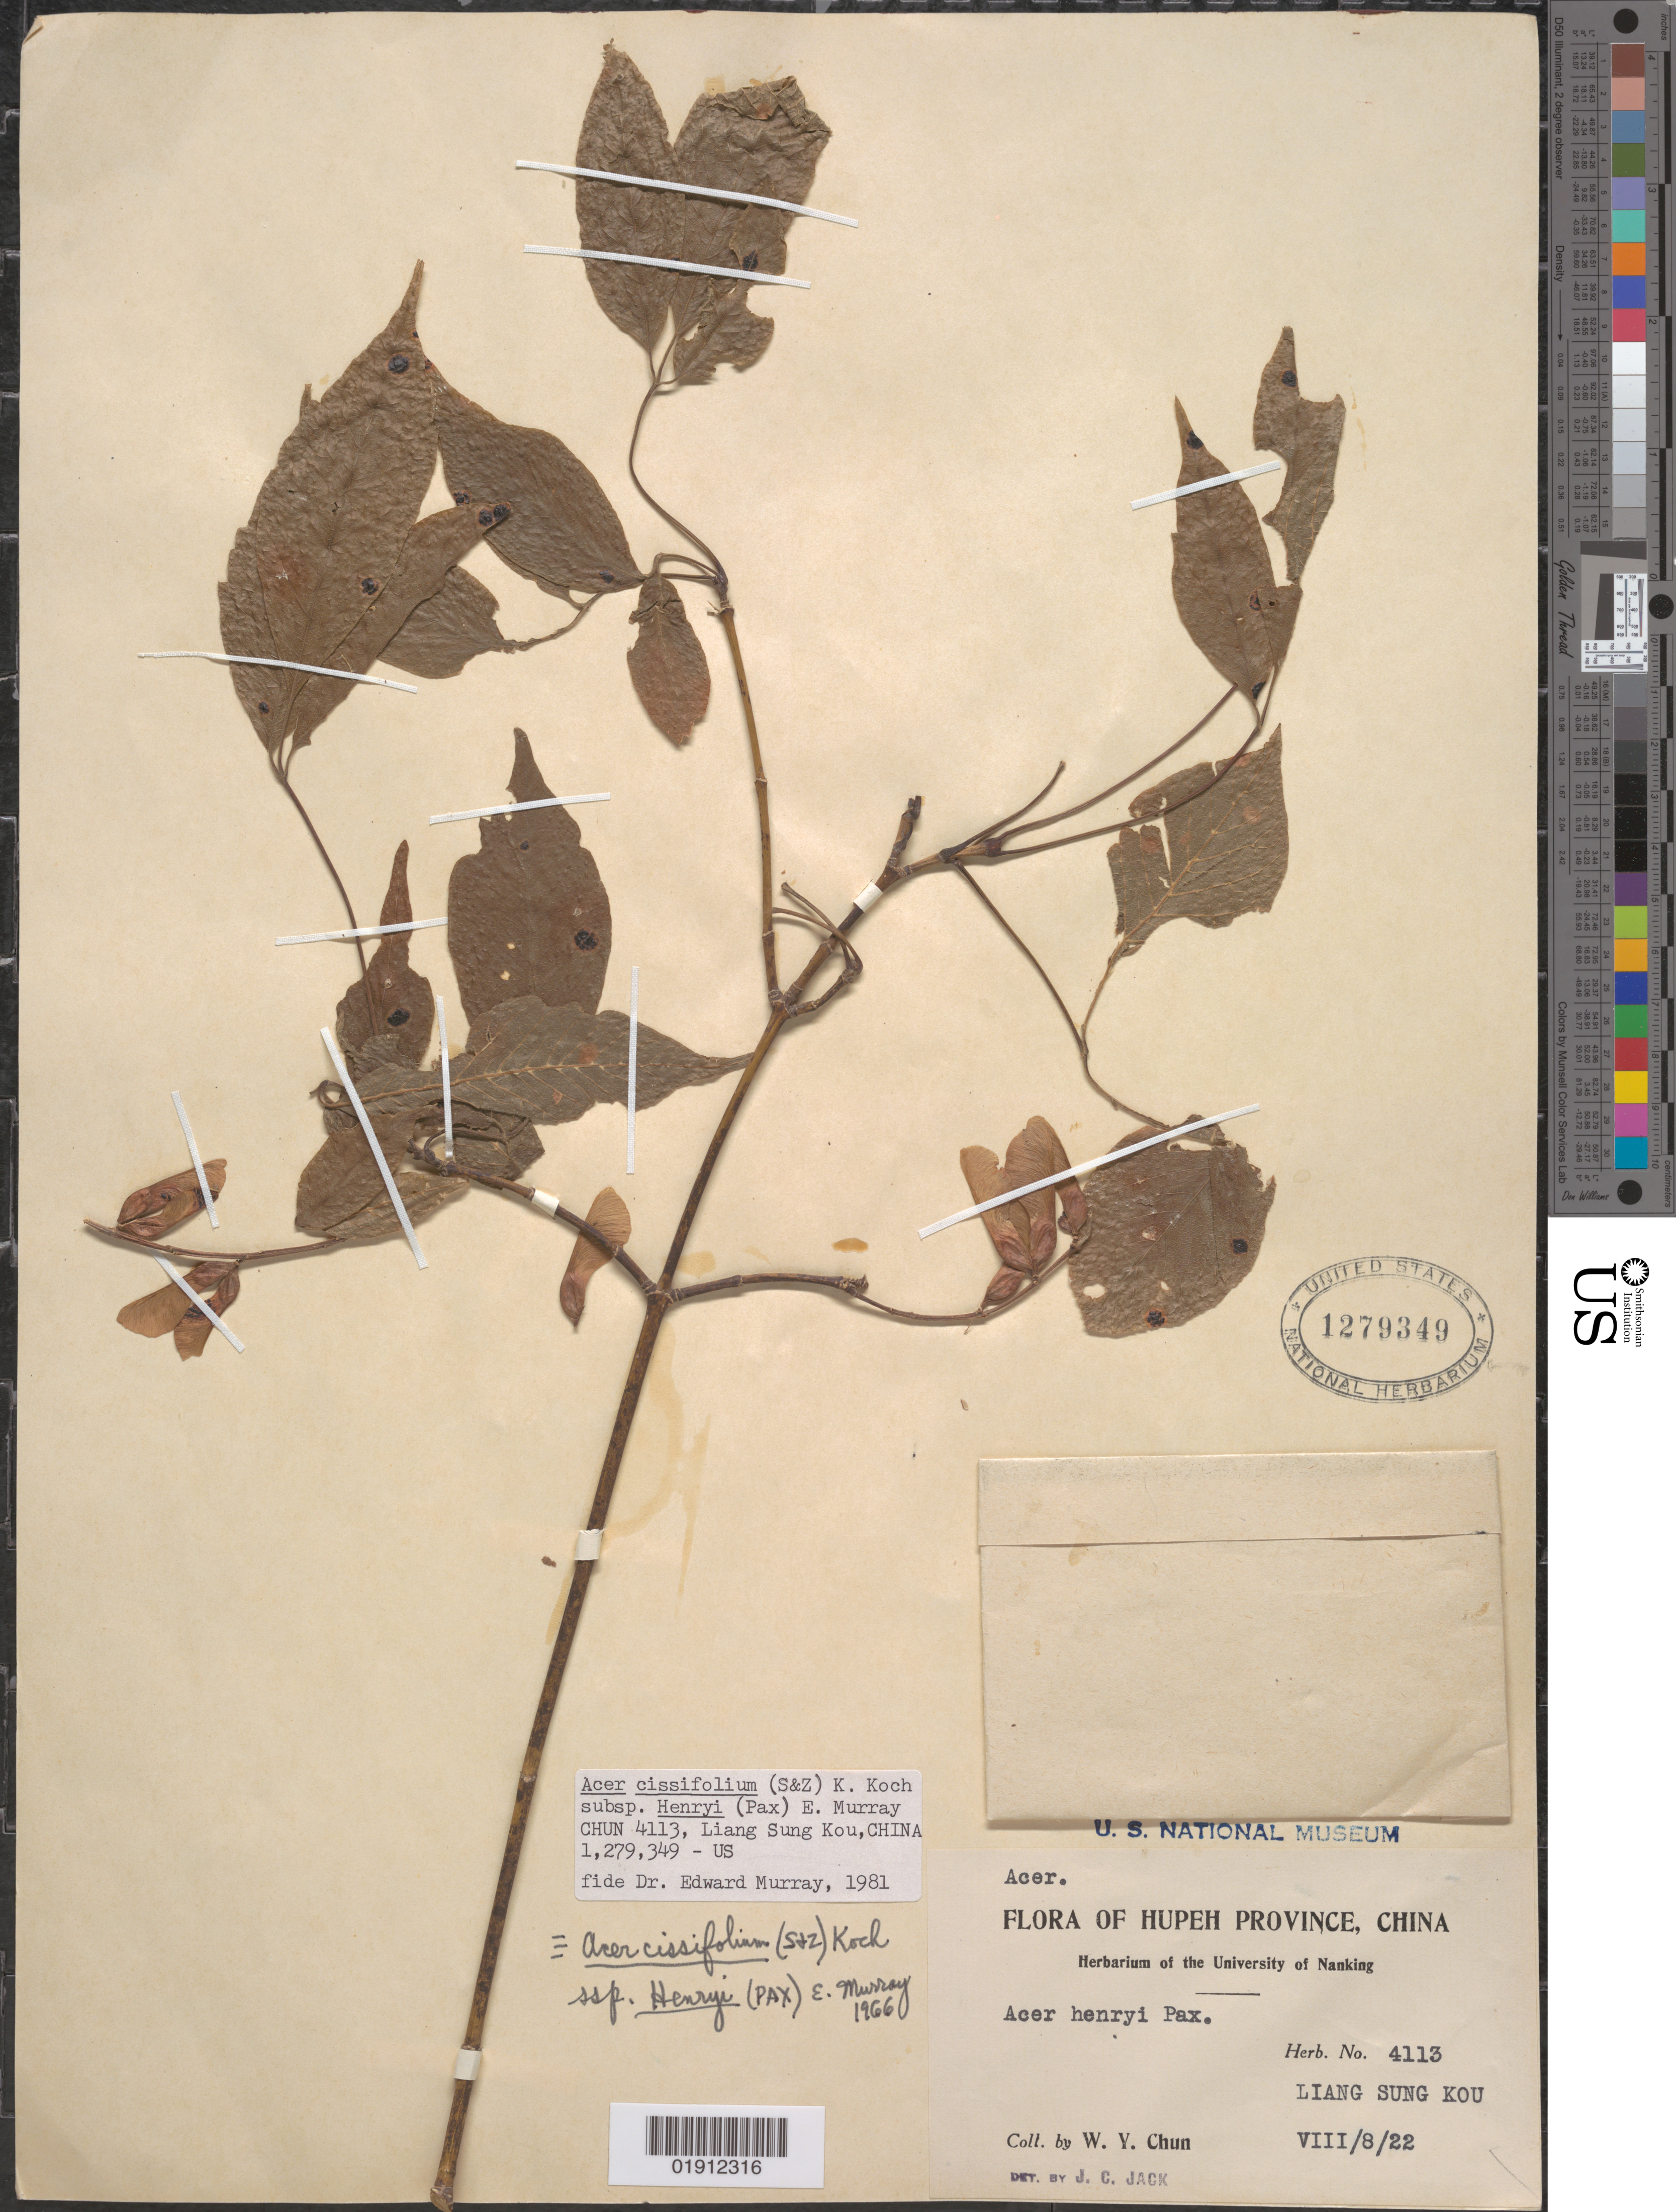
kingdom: Plantae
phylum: Tracheophyta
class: Magnoliopsida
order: Sapindales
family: Sapindaceae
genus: Acer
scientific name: Acer cissifolium subsp. henryi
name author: (Pax) A.E. Murray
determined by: Murray, Edward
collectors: W. Y. Chun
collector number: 4113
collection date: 1922-08-08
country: China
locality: Liang Sung Kou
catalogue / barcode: US 1279349